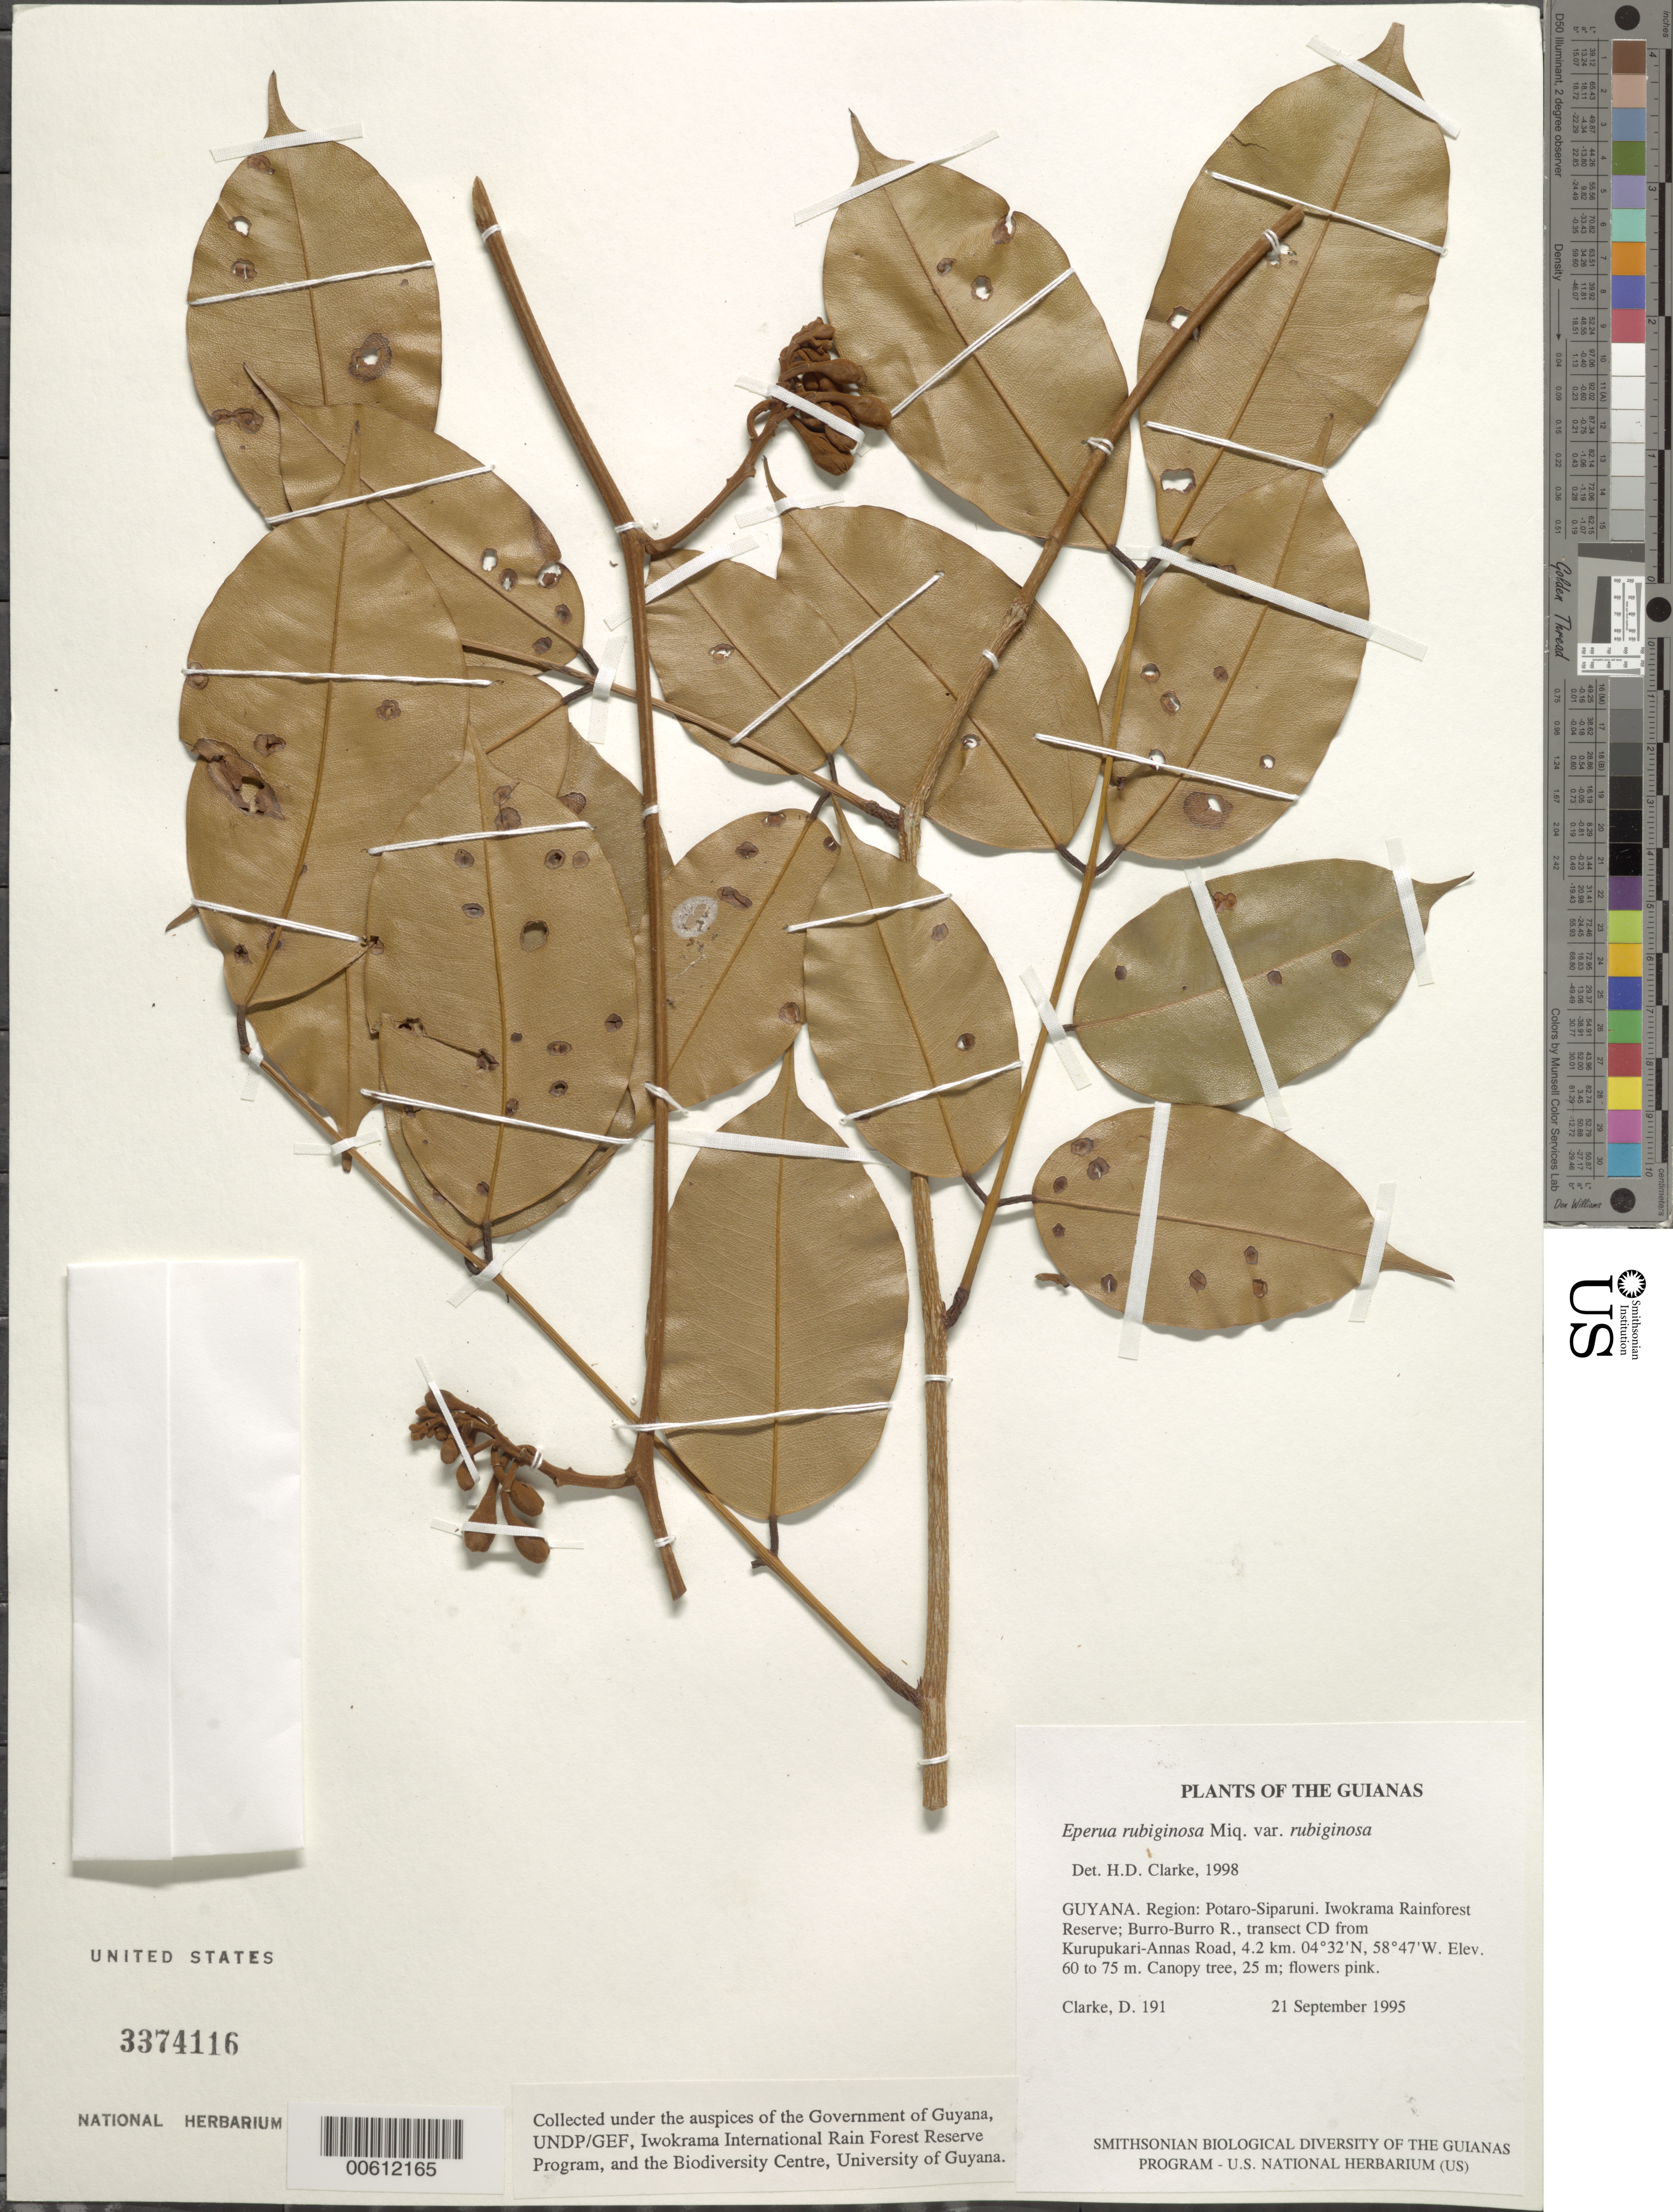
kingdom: Plantae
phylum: Tracheophyta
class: Magnoliopsida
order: Fabales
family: Fabaceae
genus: Eperua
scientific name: Eperua rubiginosa var. rubiginosa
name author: Miq.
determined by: Fortes, E. A.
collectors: H. D. Clarke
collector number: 191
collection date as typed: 21 September 1995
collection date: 1995-09-21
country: Guyana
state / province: Potaro-Siparuni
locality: Iwokrama Rainforest Reserve; Burro-Burro R., transect CD from Kurupukari-Annas Road, 4.2 km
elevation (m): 60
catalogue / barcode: US 3374116